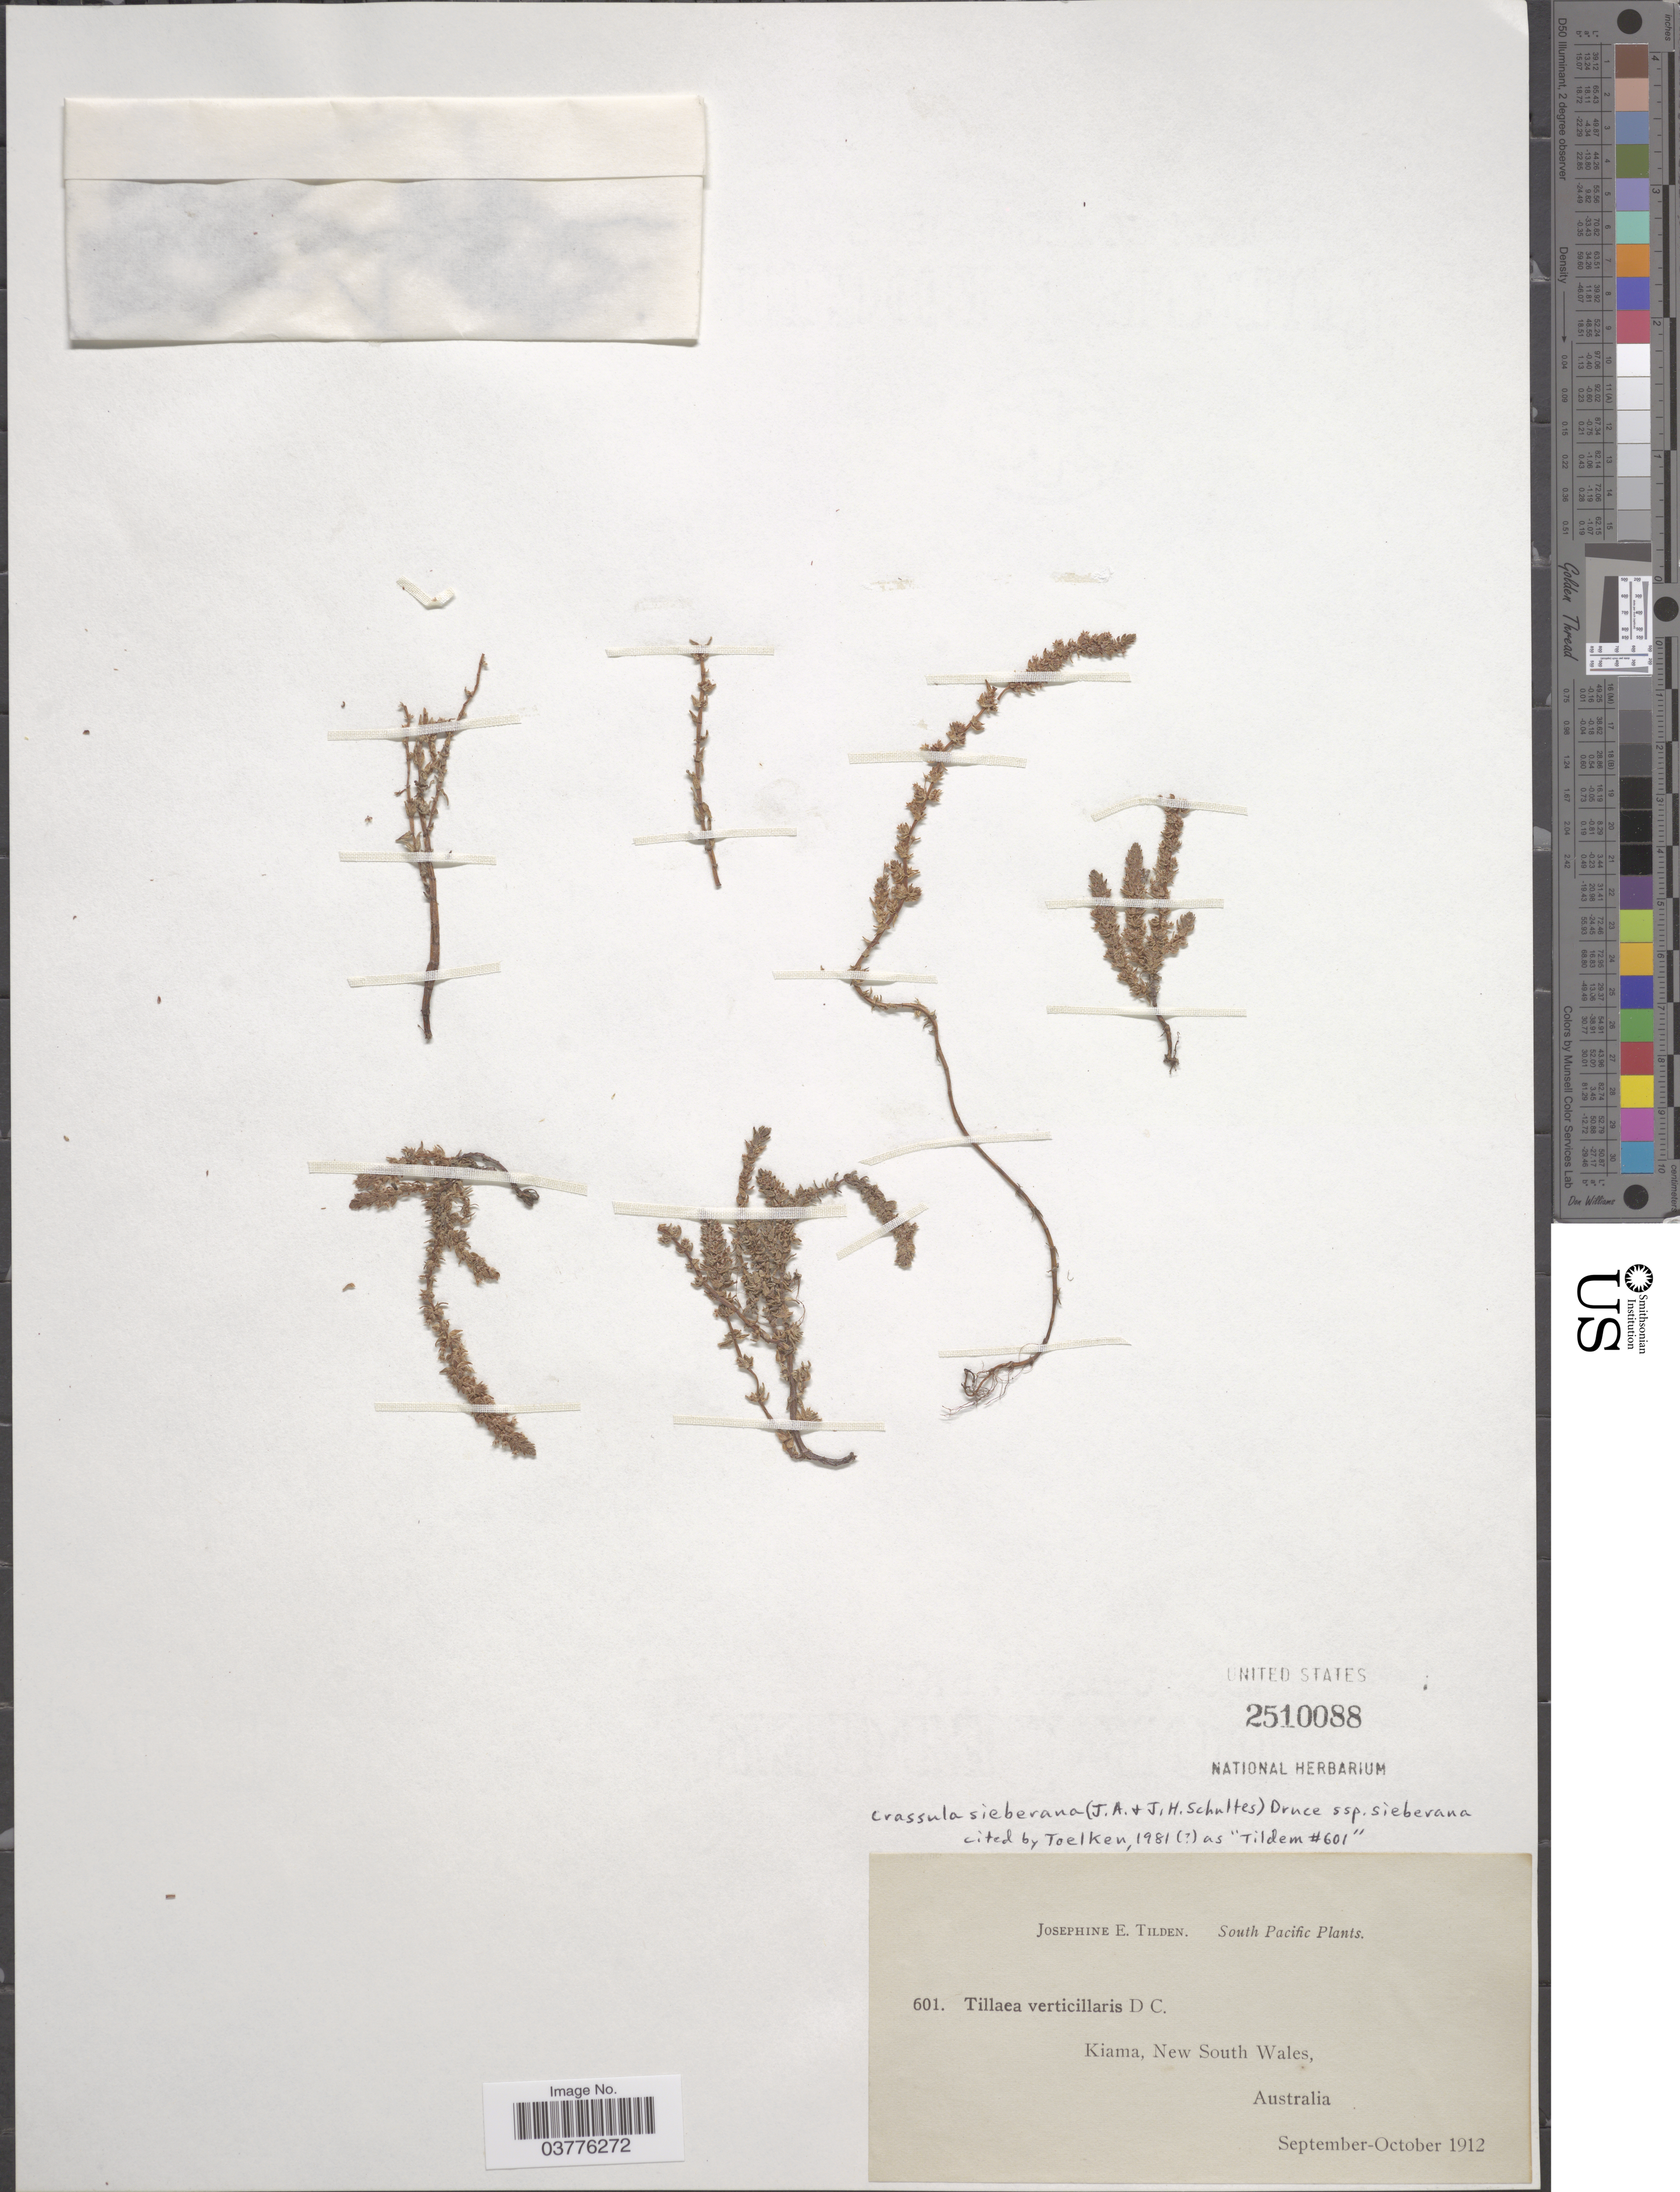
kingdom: Plantae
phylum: Tracheophyta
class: Magnoliopsida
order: Saxifragales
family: Crassulaceae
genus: Crassula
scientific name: Crassula sieberiana subsp. sieberiana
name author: (Schult. & Schult. f.) Druce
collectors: J. E. Tilden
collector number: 601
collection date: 1912-09/1912-10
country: Australia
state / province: New South Wales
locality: South Pacific. Kiama.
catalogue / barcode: US 2510088